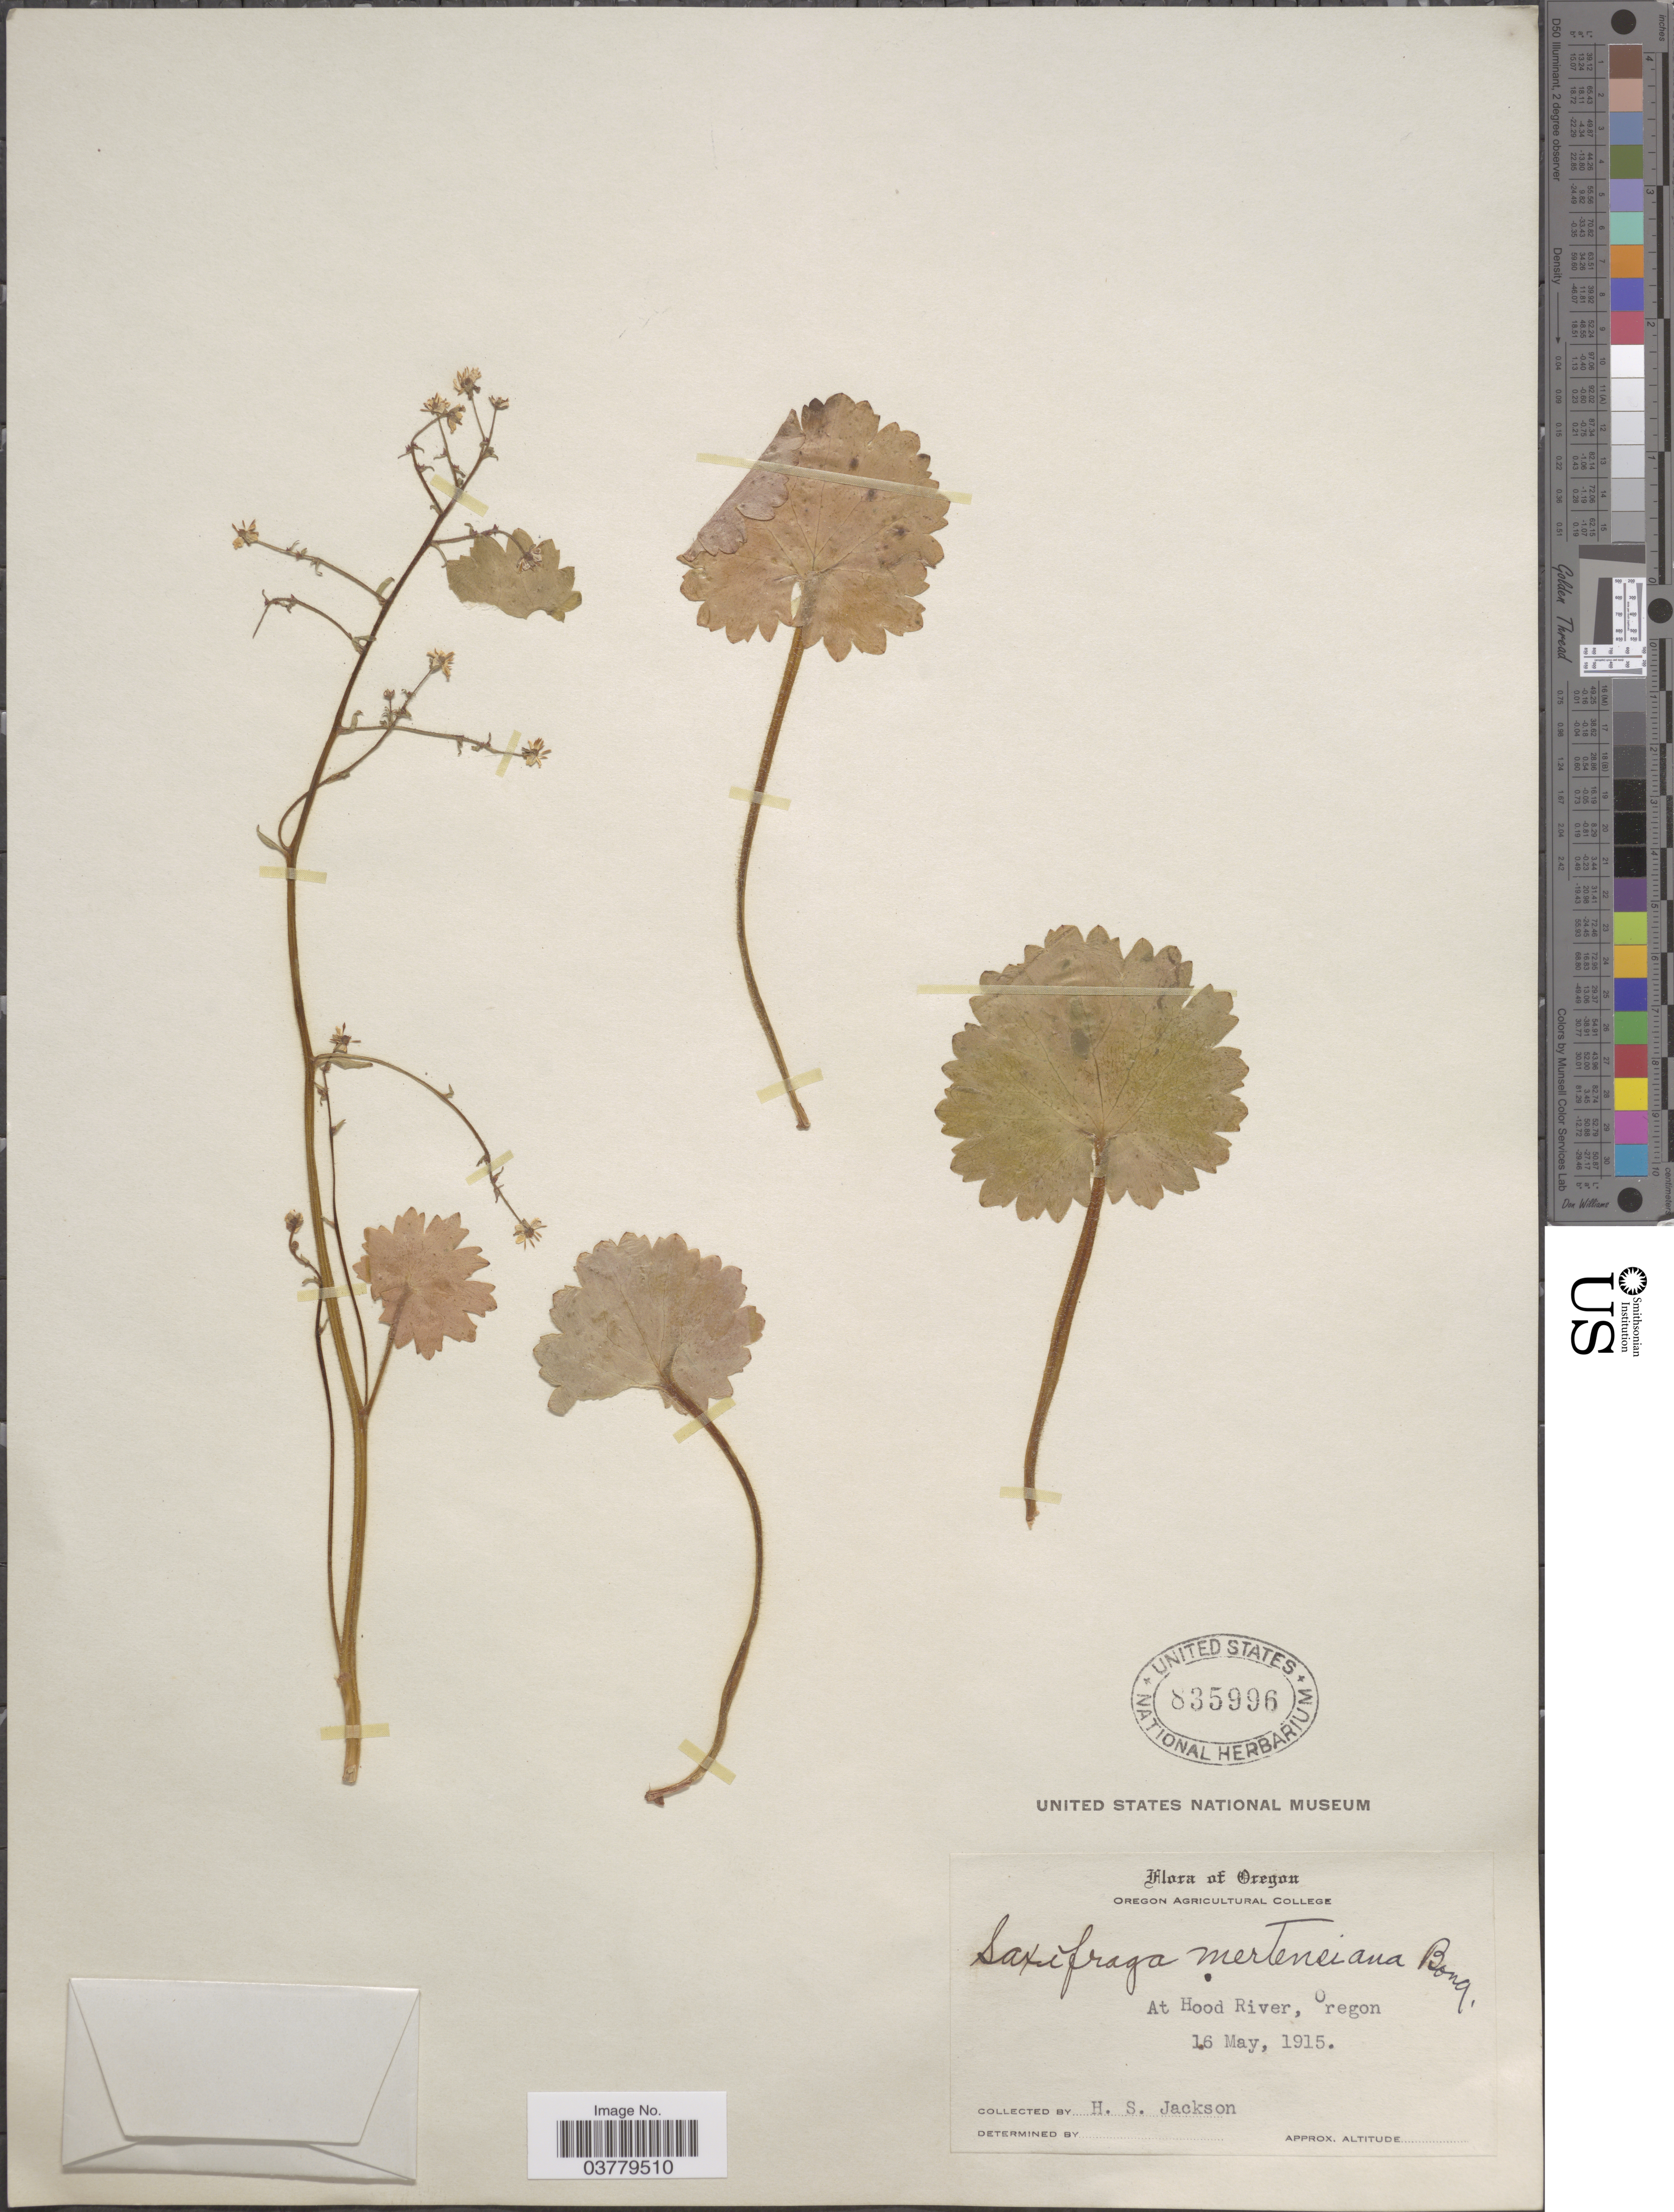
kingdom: Plantae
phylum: Tracheophyta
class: Magnoliopsida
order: Saxifragales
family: Saxifragaceae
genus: Saxifraga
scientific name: Saxifraga mertensiana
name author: Bong.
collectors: H. Jackson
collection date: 1915-05-16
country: United States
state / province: Oregon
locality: At Hood River.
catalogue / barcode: US 835996